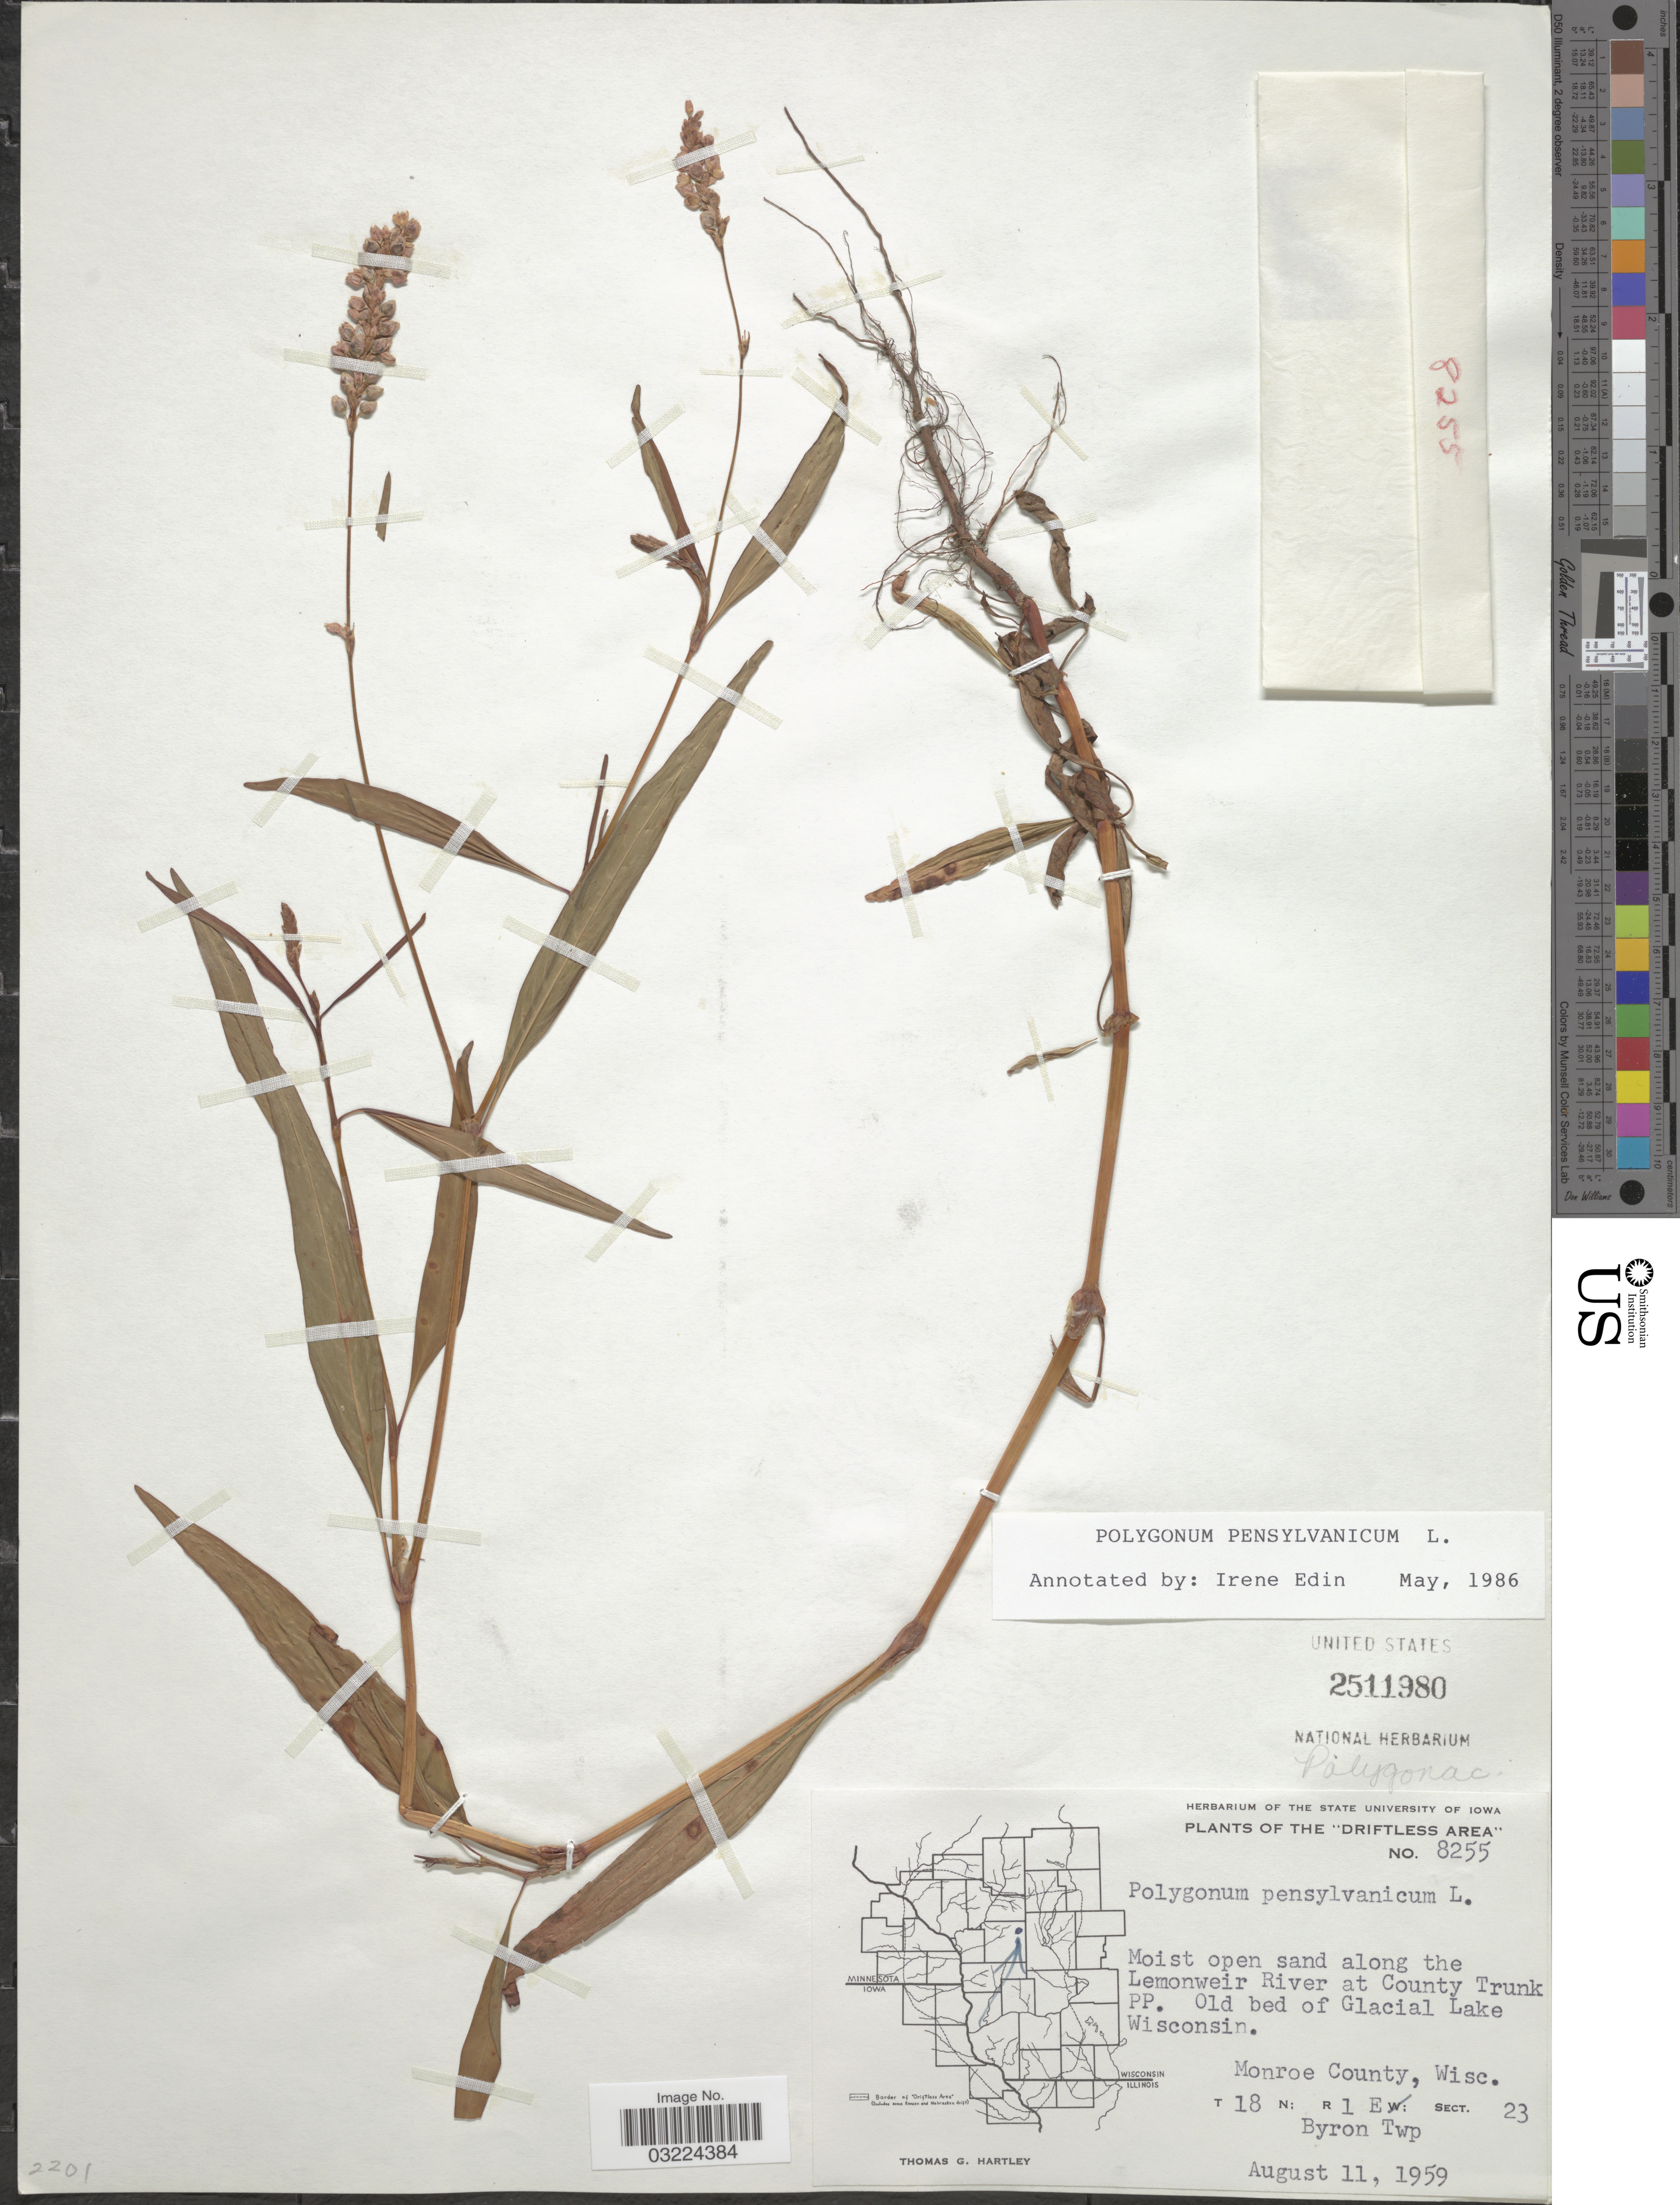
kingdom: Plantae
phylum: Tracheophyta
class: Magnoliopsida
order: Caryophyllales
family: Polygonaceae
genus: Persicaria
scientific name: Persicaria pensylvanica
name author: (L.) M. Gómez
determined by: Atha, D. E.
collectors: T. G. Hartley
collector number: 8255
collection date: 1959-08-11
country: United States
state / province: Wisconsin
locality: The "Driftless Area". Along the Lemonweir River at County Trunk PP. Old bed of Glacial Lake Wisconsin. Monroe County, Wisc. T18N; R1E; Sect. 23. Byron Twp.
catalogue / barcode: US 2511980